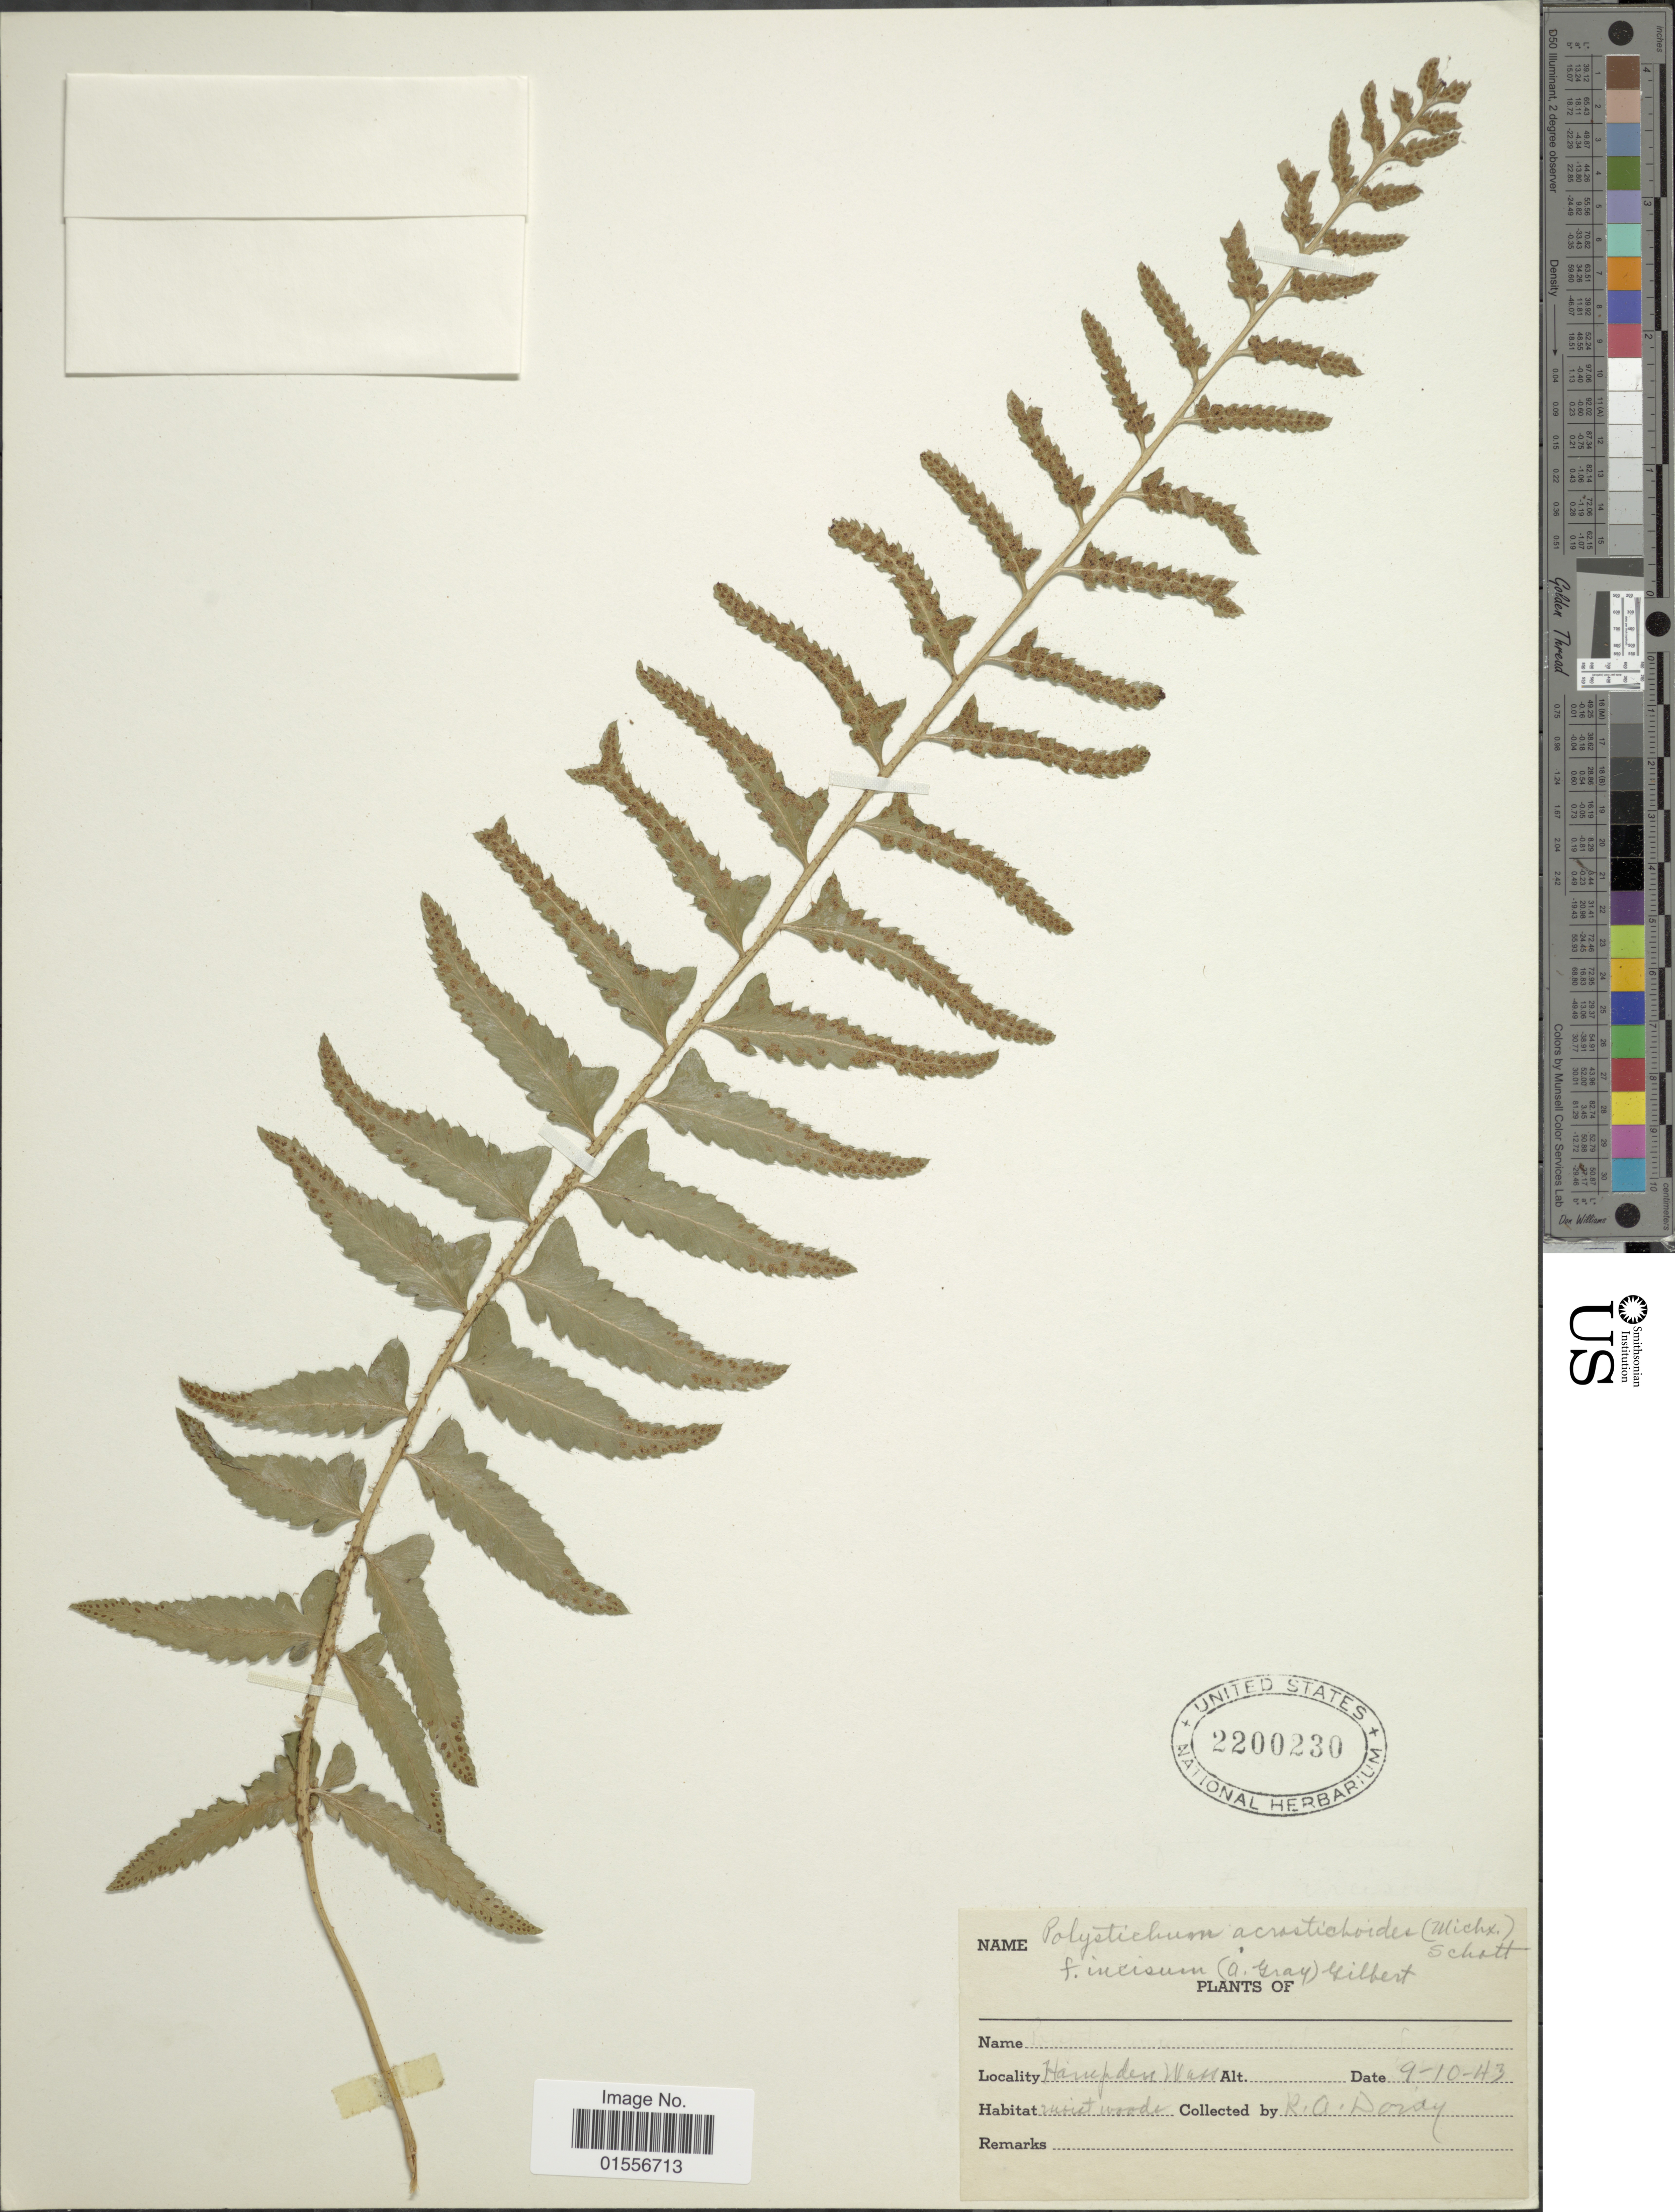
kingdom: Plantae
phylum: Tracheophyta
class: Polypodiopsida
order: Polypodiales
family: Dryopteridaceae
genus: Polystichum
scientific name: Polystichum acrostichoides f. incisum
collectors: R. Doray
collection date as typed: Transcribed d/m/y: 10/9/43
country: United States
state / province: Massachusetts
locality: Hampden, moist woods.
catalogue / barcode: US 2200230